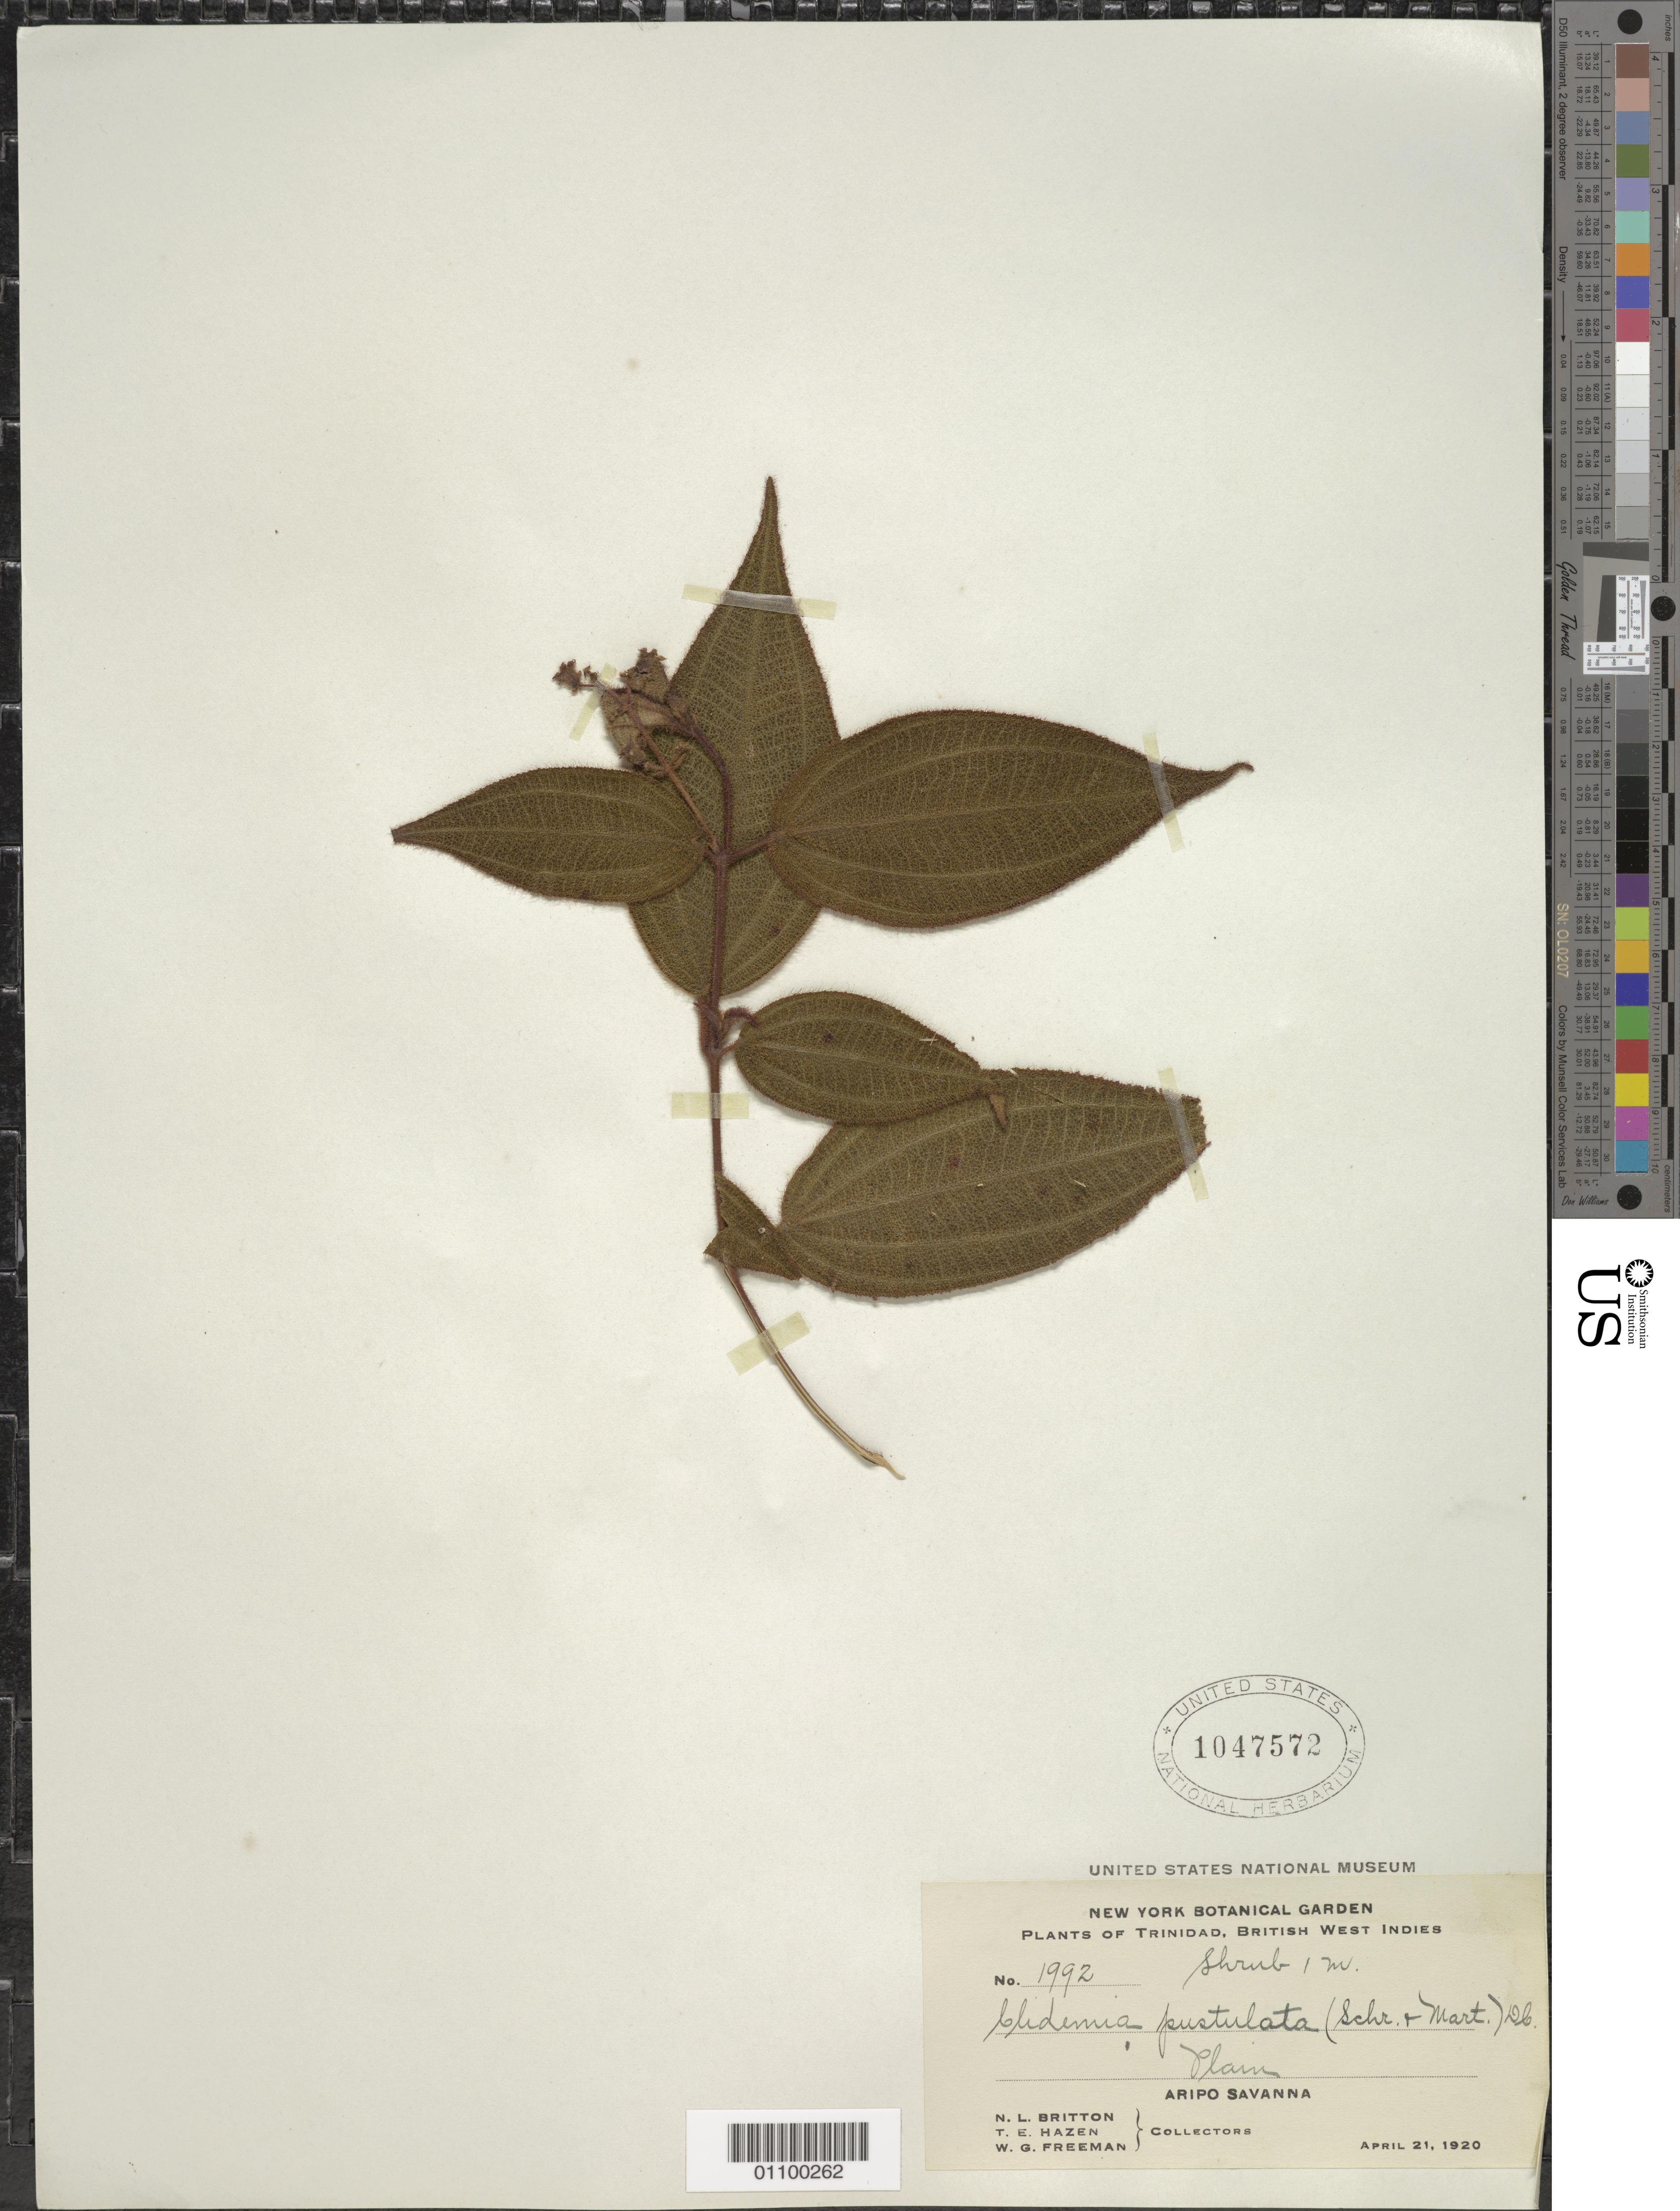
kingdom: Plantae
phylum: Tracheophyta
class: Magnoliopsida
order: Myrtales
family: Melastomataceae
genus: Clidemia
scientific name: Clidemia pustulata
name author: DC.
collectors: N. Britton, T. E. Hazen & W. Freeman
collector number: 1992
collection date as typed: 21 Apr 1920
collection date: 1920-04-21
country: Trinidad and Tobago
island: Trinidad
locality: Aripo Savanna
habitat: plain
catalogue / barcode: US 1047572